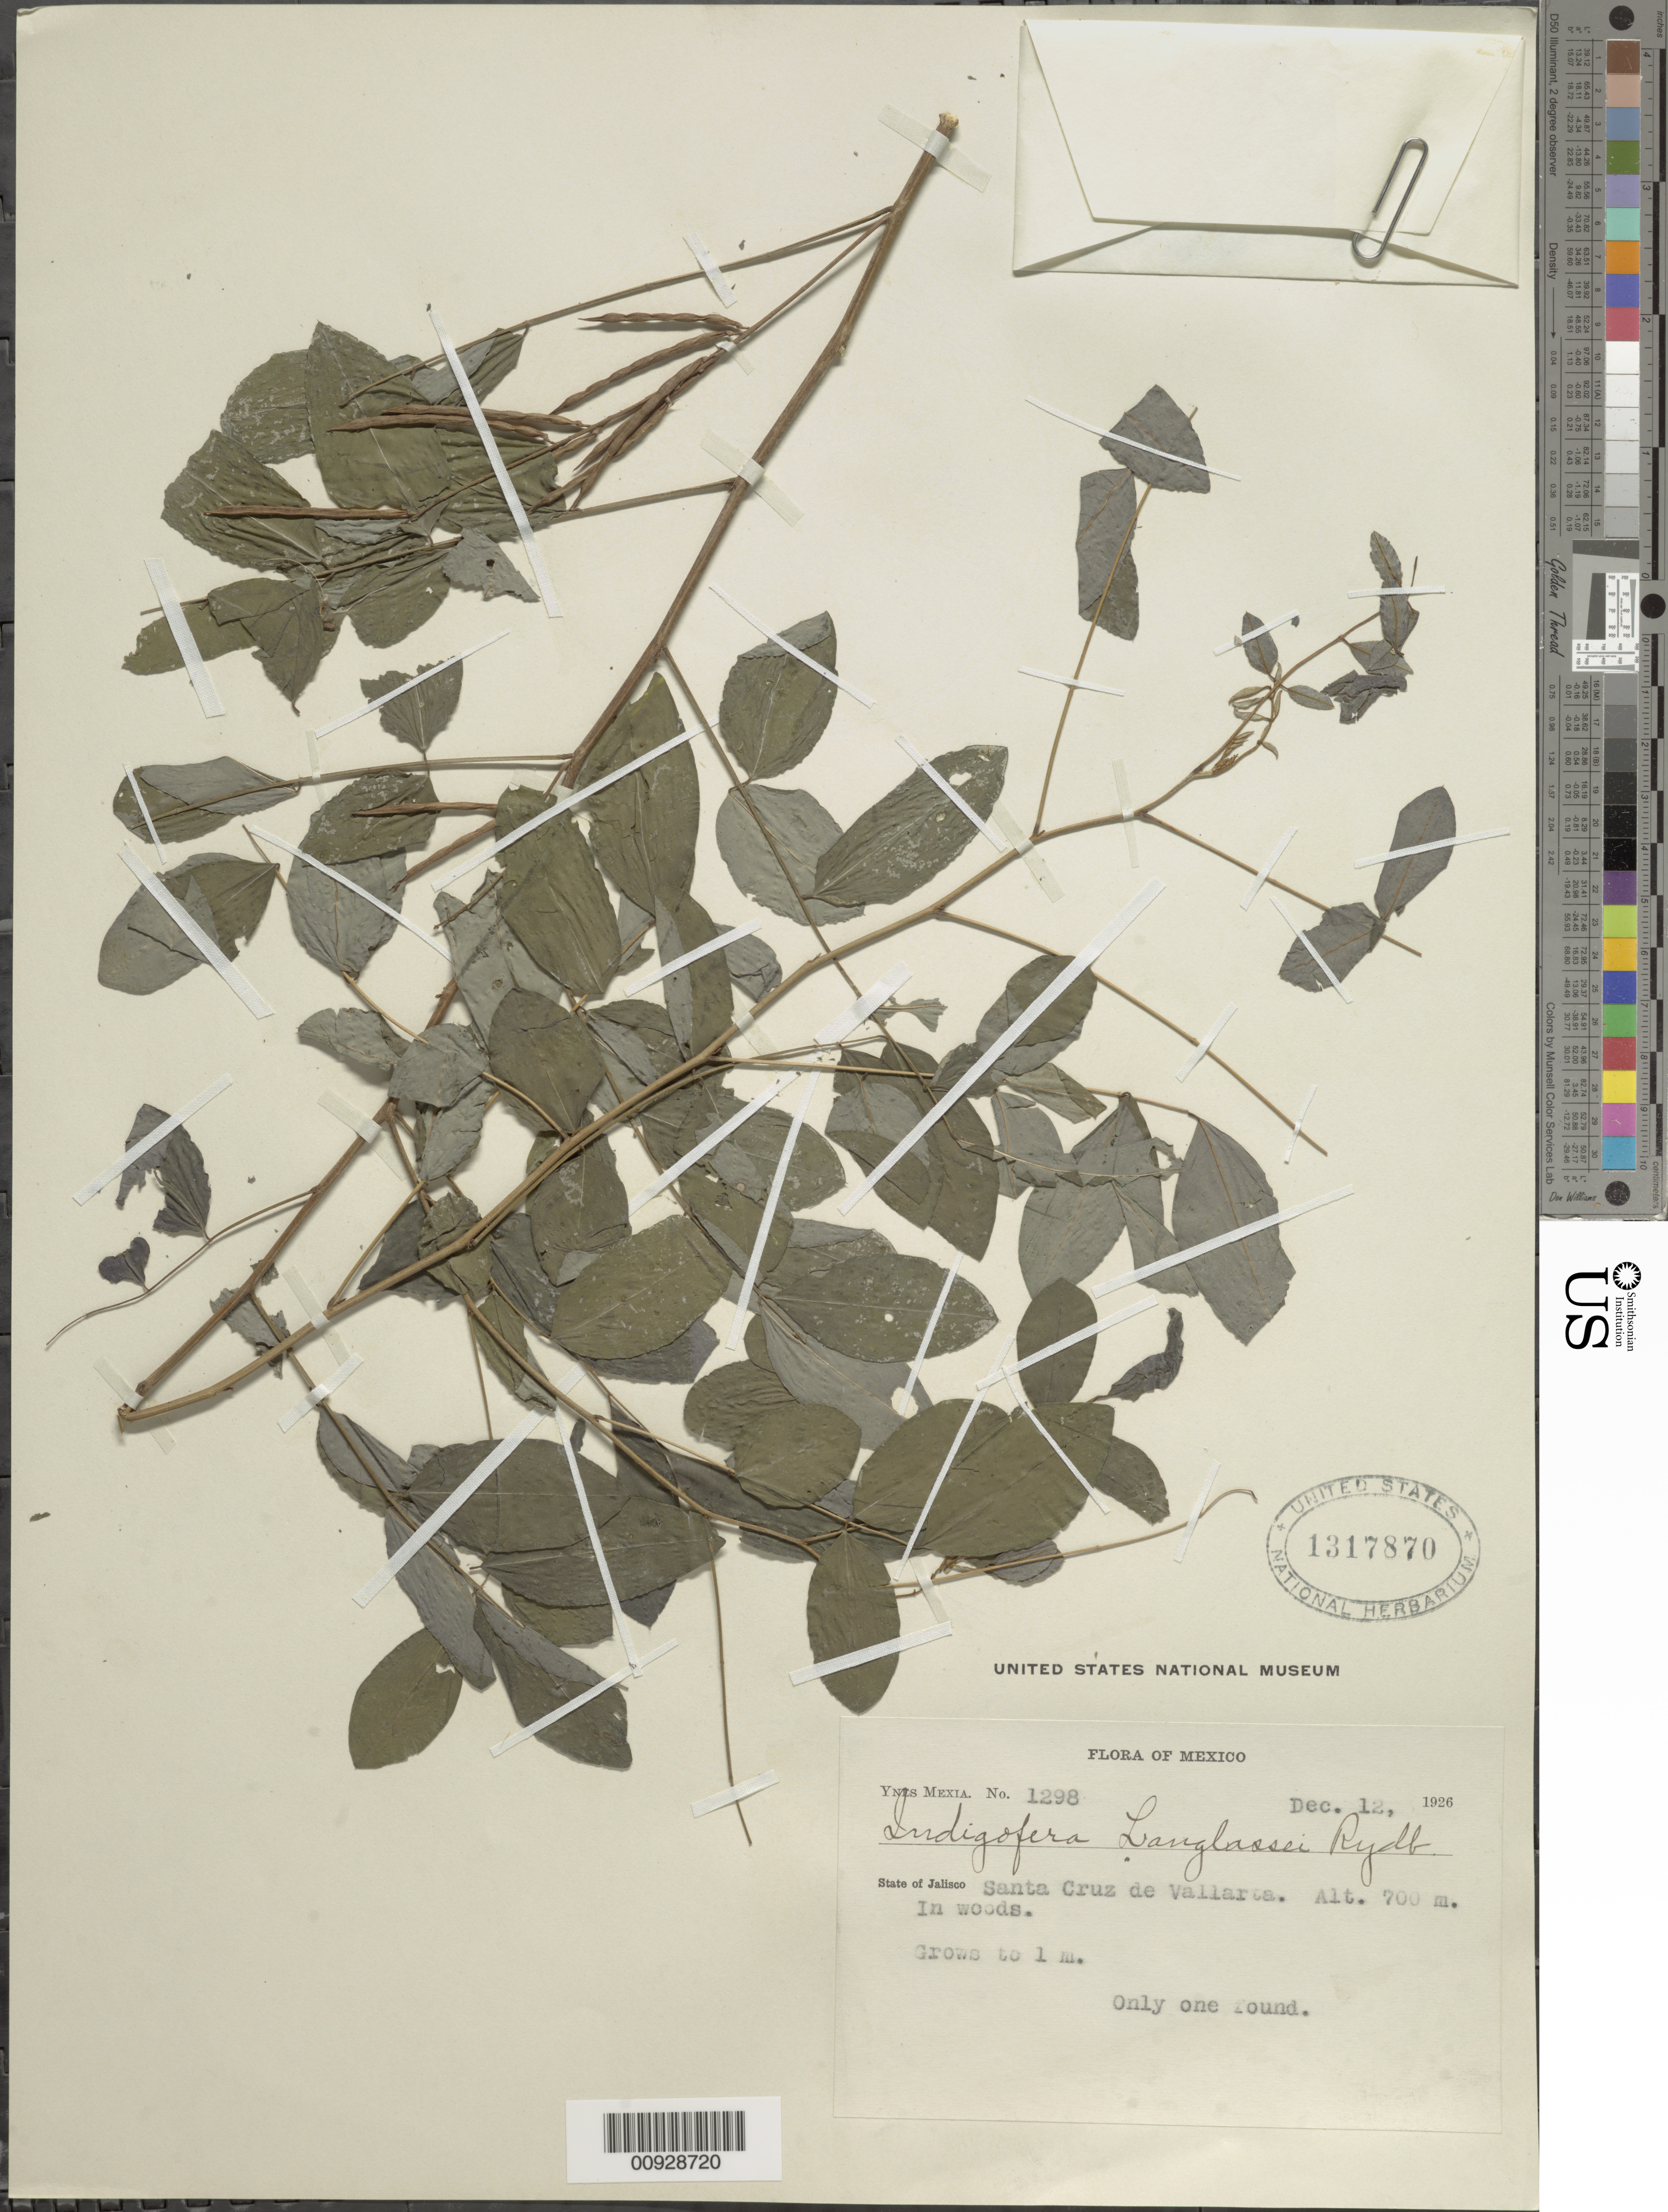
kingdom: Plantae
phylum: Tracheophyta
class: Magnoliopsida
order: Fabales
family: Fabaceae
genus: Indigofera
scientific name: Indigofera langlassei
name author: Rydb.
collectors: Y. Mexia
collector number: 1298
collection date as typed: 12 Dec 1926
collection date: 1926-12-12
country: Mexico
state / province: Jalisco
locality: Santa Cruz de Vallarta.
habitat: In woods.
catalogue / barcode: US 1317870